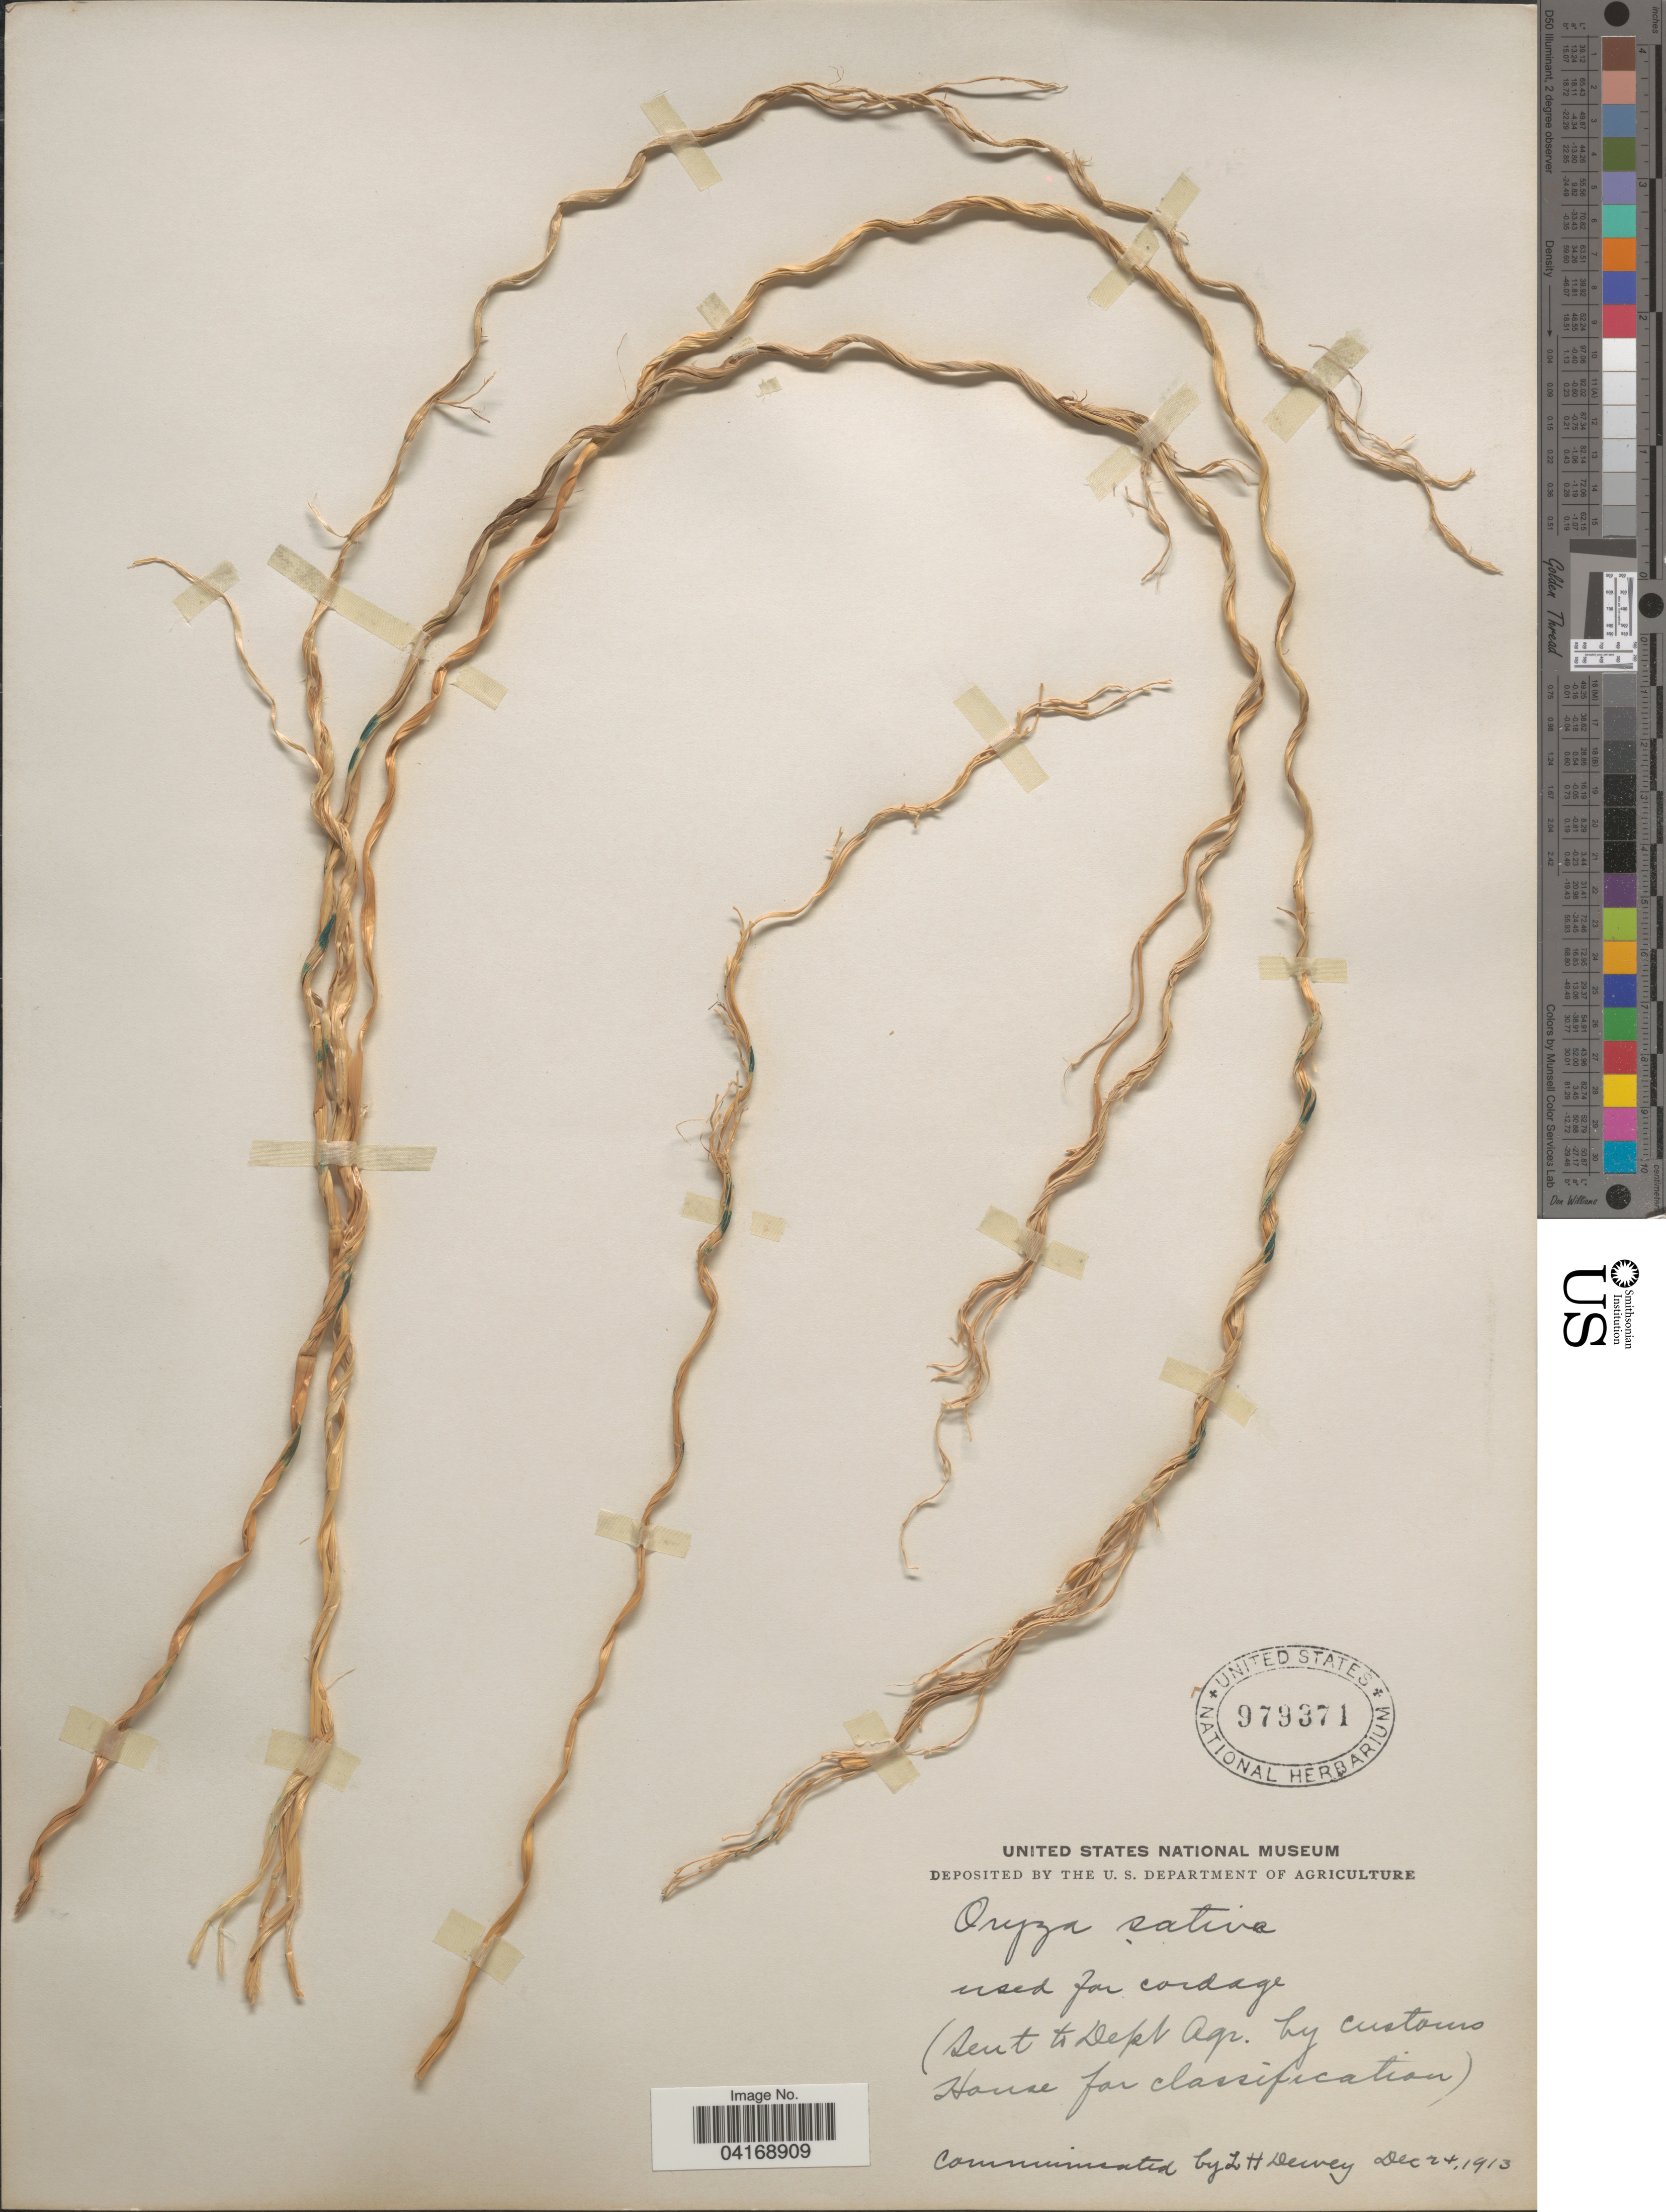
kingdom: Plantae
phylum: Tracheophyta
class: Liliopsida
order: Poales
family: Poaceae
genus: Oryza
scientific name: Oryza sativa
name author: L.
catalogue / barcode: US 979371